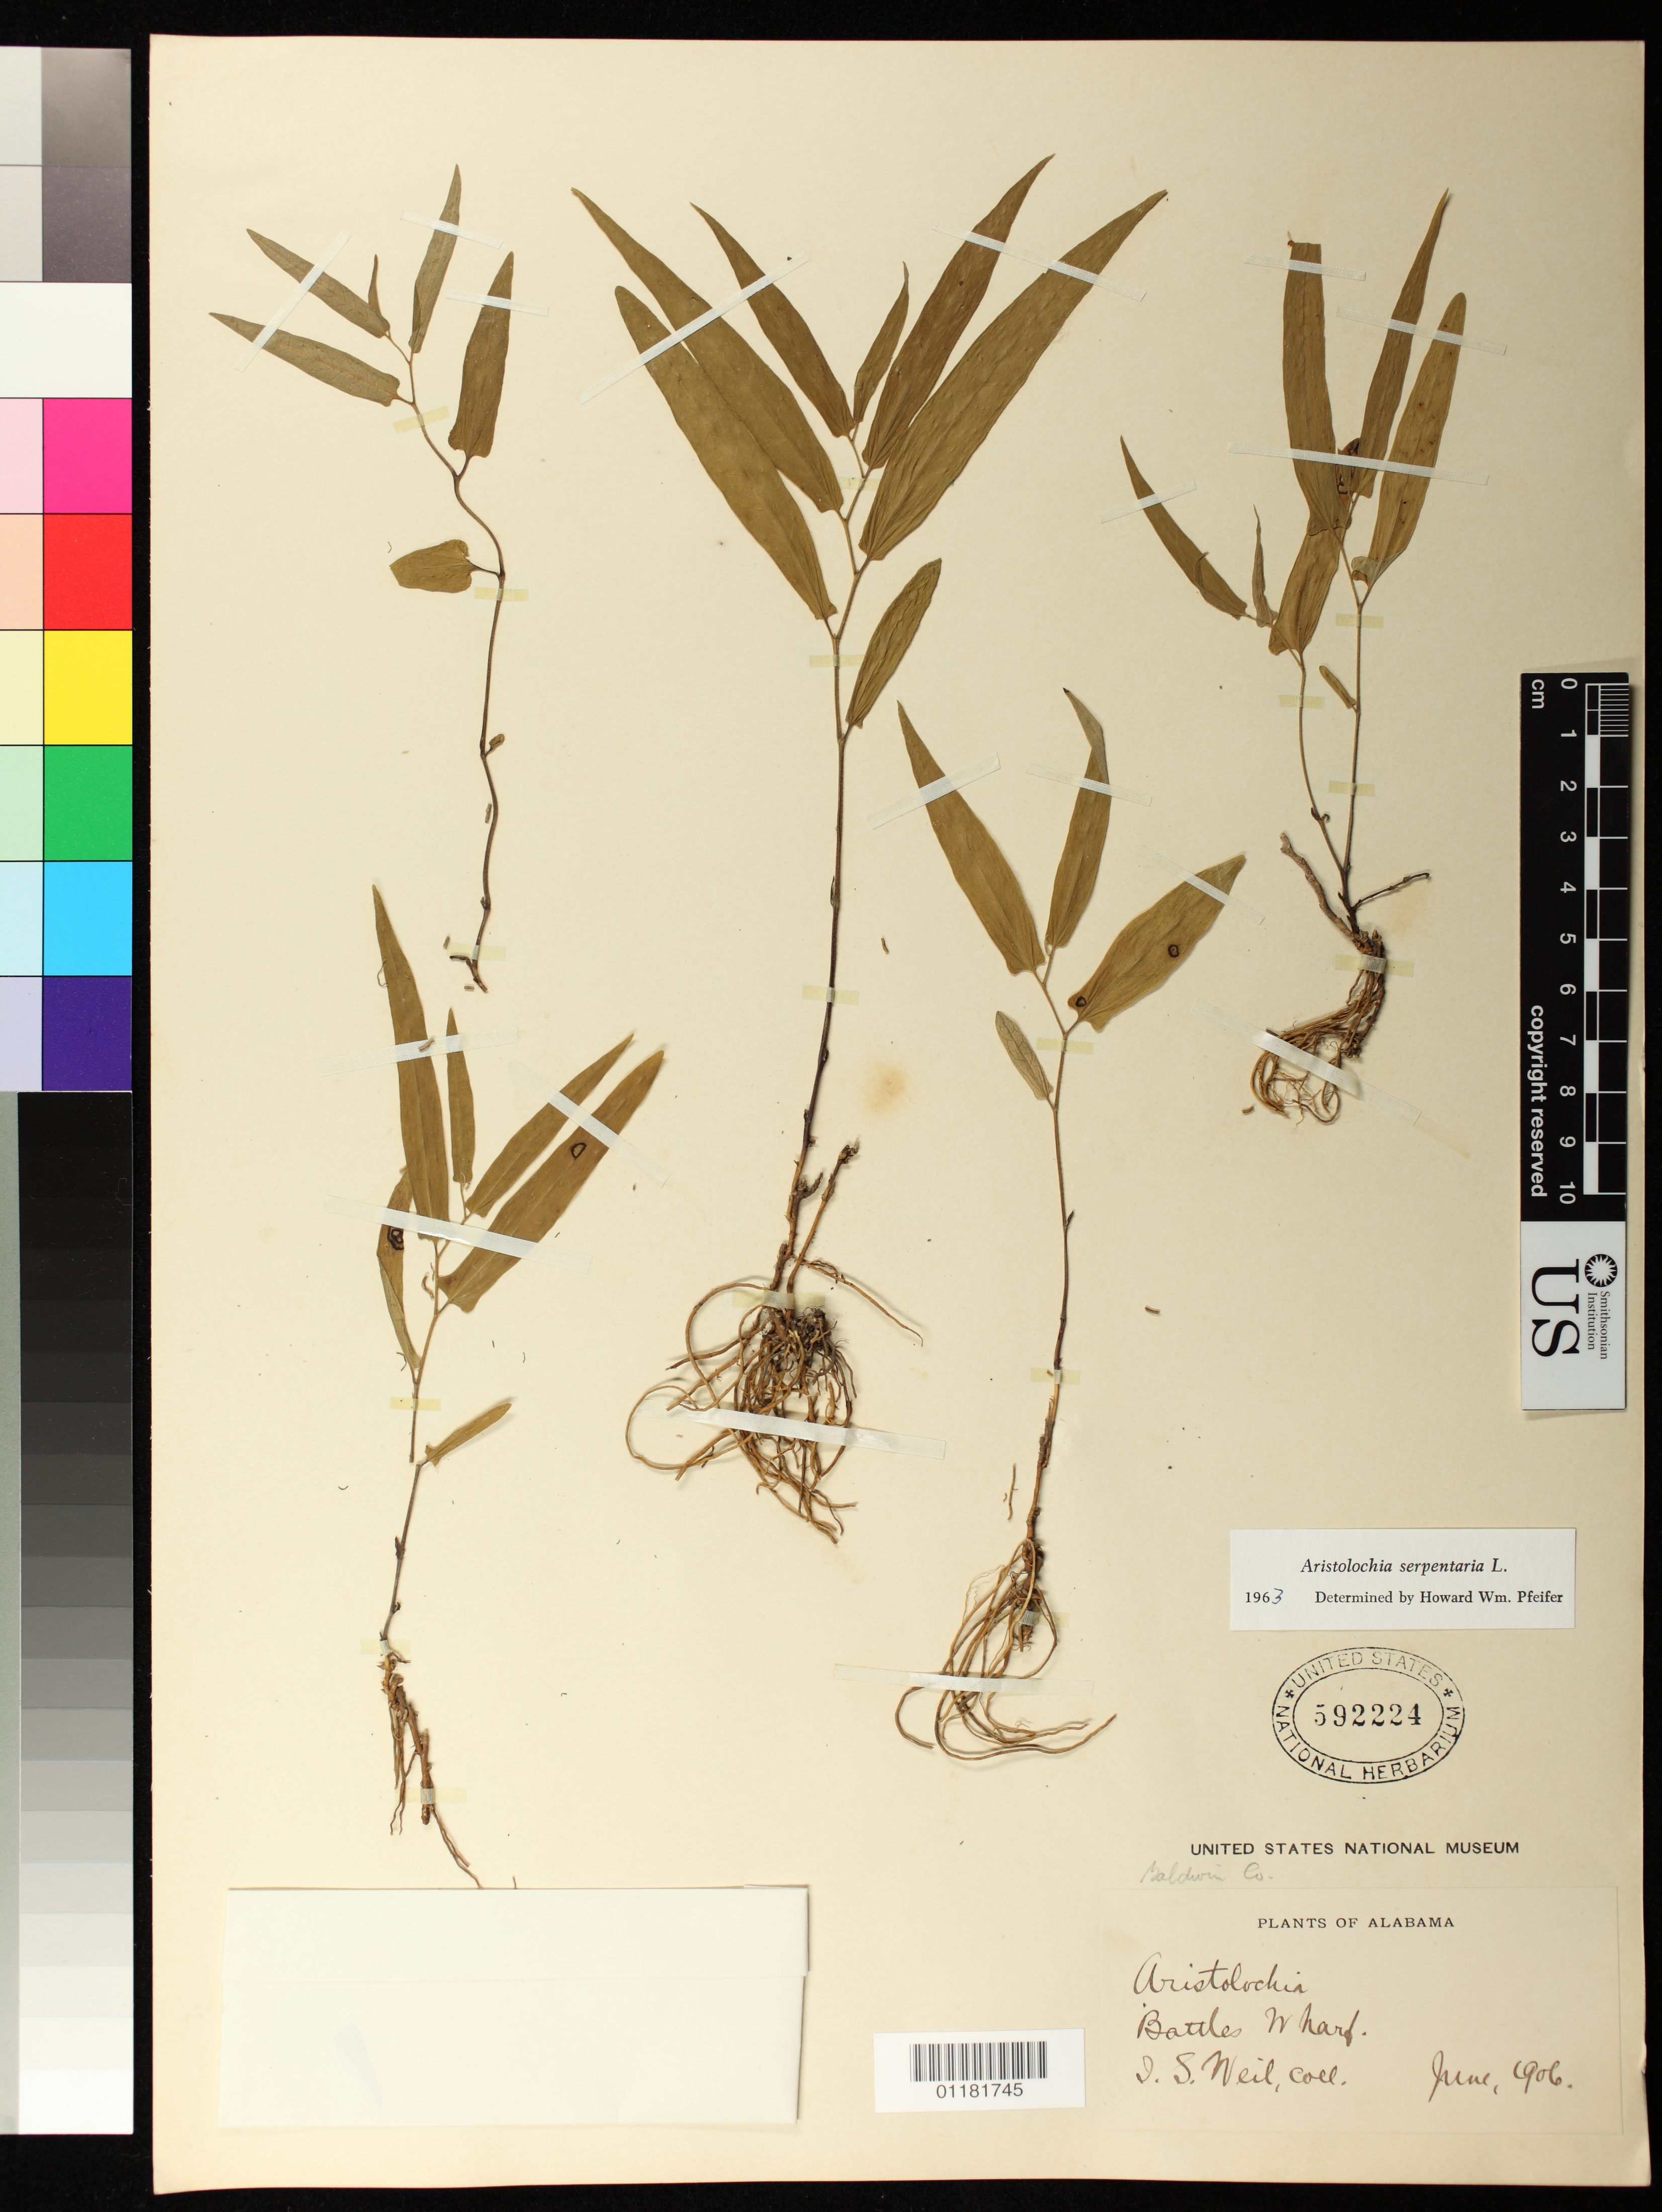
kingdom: Plantae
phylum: Tracheophyta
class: Magnoliopsida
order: Piperales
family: Aristolochiaceae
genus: Aristolochia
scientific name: Aristolochia serpentaria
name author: L.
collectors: I. S. Weil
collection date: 1906-06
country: United States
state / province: Alabama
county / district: Baldwin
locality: Battles Wharf, Baldwin County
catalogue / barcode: US 592224